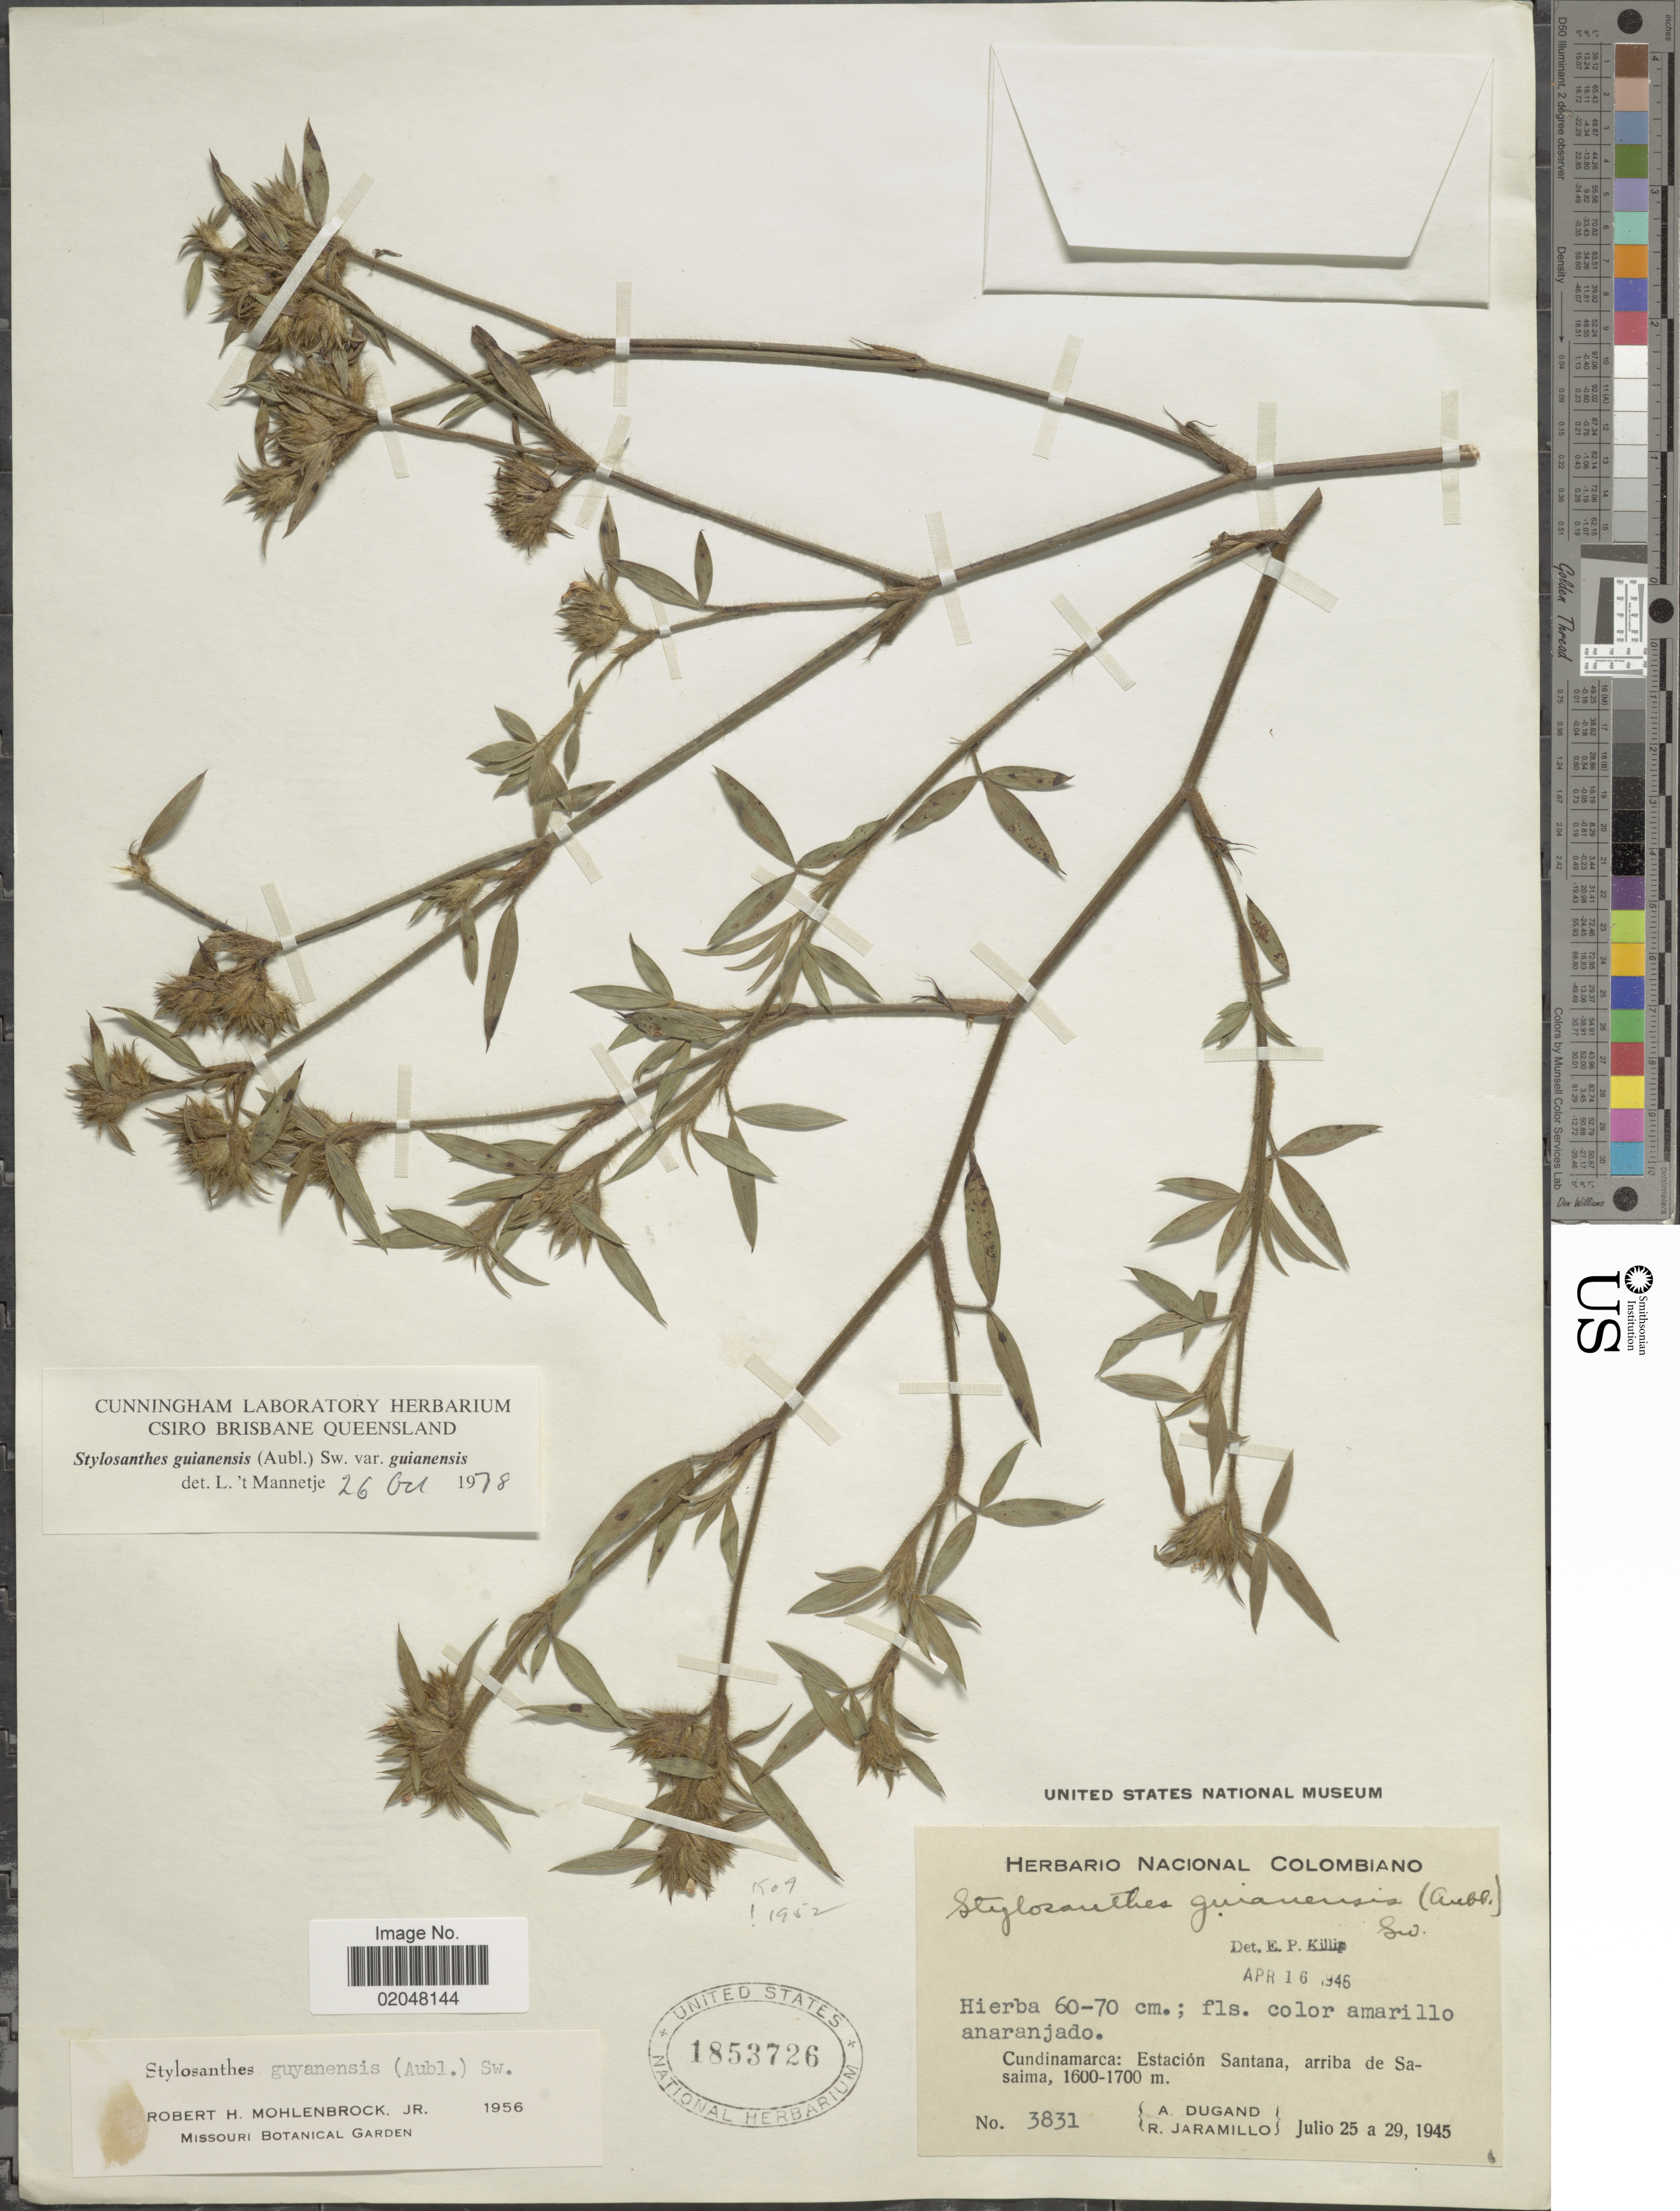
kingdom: Plantae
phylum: Tracheophyta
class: Magnoliopsida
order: Fabales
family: Fabaceae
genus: Stylosanthes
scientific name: Stylosanthes guianensis var. guianensis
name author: (Aubl.) Sw.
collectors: A. Dugand & R. Jaramillo M.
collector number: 3831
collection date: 1945-07-25/1945-07-29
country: Colombia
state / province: Cundinamarca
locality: Estacion Santana, arriba de Sasaima.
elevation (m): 1600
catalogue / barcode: US 1853726